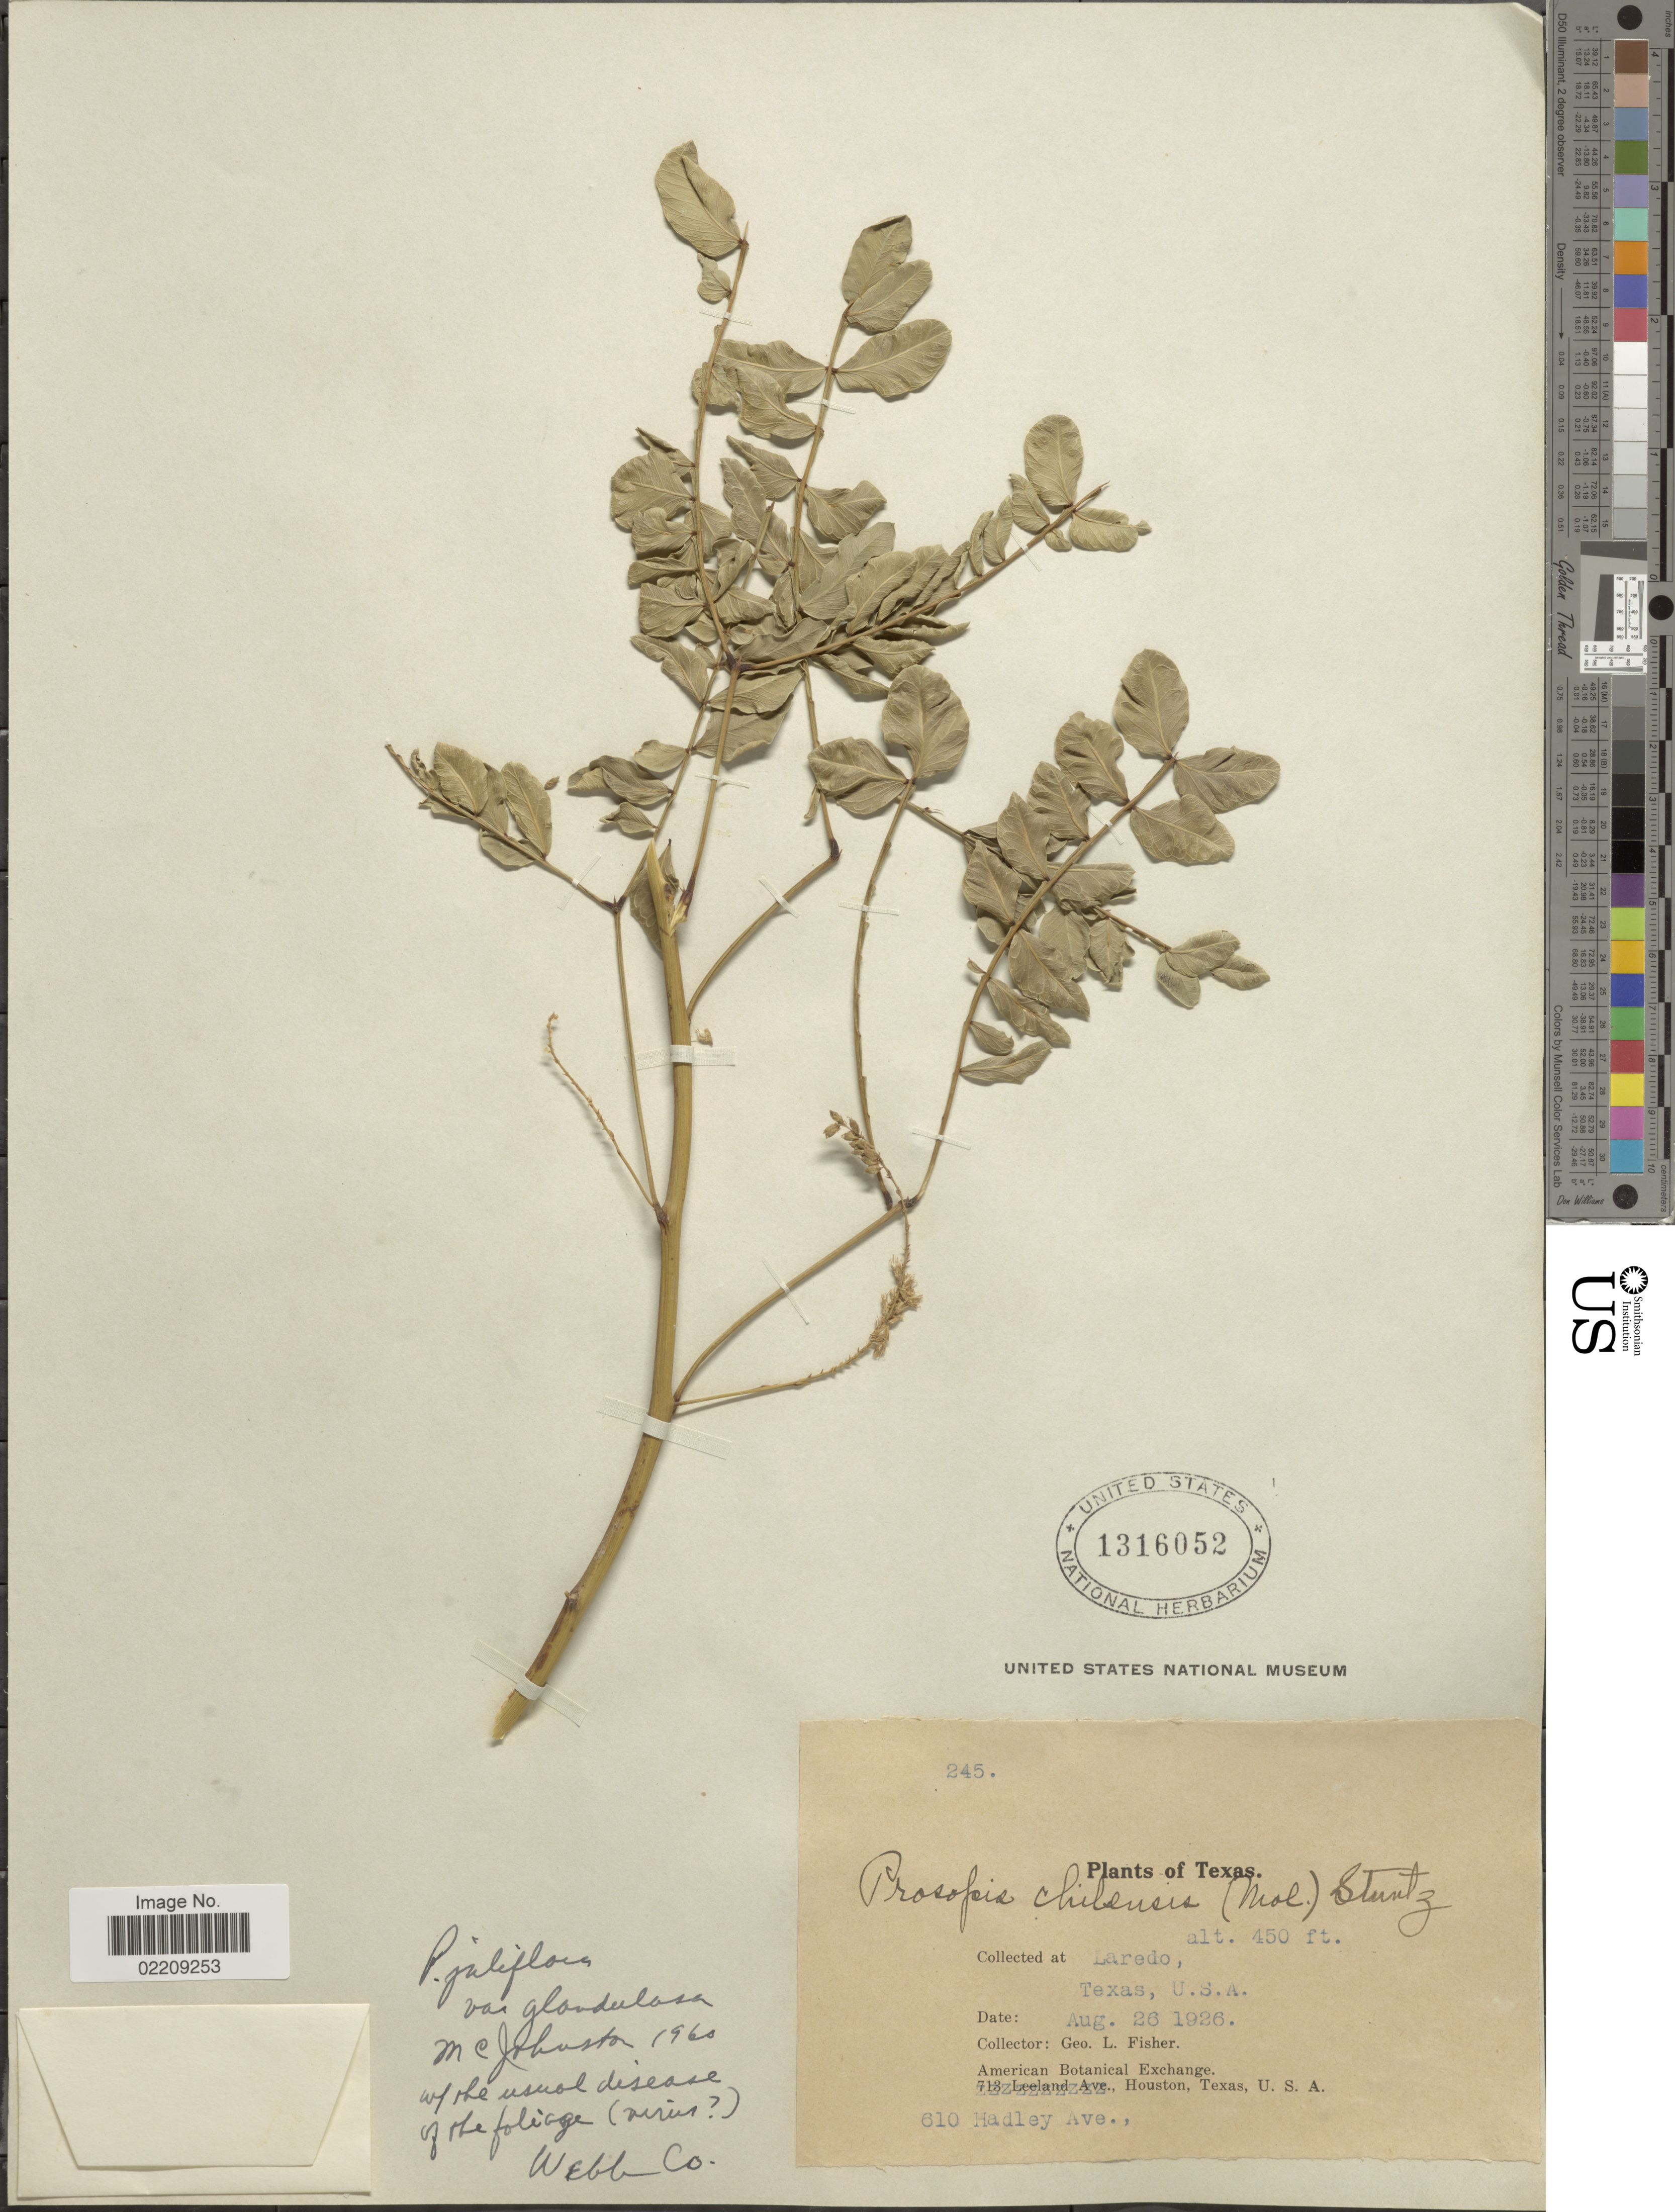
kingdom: Plantae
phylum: Tracheophyta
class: Magnoliopsida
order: Fabales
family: Fabaceae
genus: Neltuma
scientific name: Neltuma glandulosa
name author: (Torr.) Britton & Rose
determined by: Strong, Mark T., (BOT), Smithsonian Institution - National Museum of Natural History (UNITED STATES)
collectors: G. L. Fisher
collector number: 245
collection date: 1926-08-26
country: United States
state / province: Texas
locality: Laredo, Webb Co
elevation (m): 137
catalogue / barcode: US 1316052